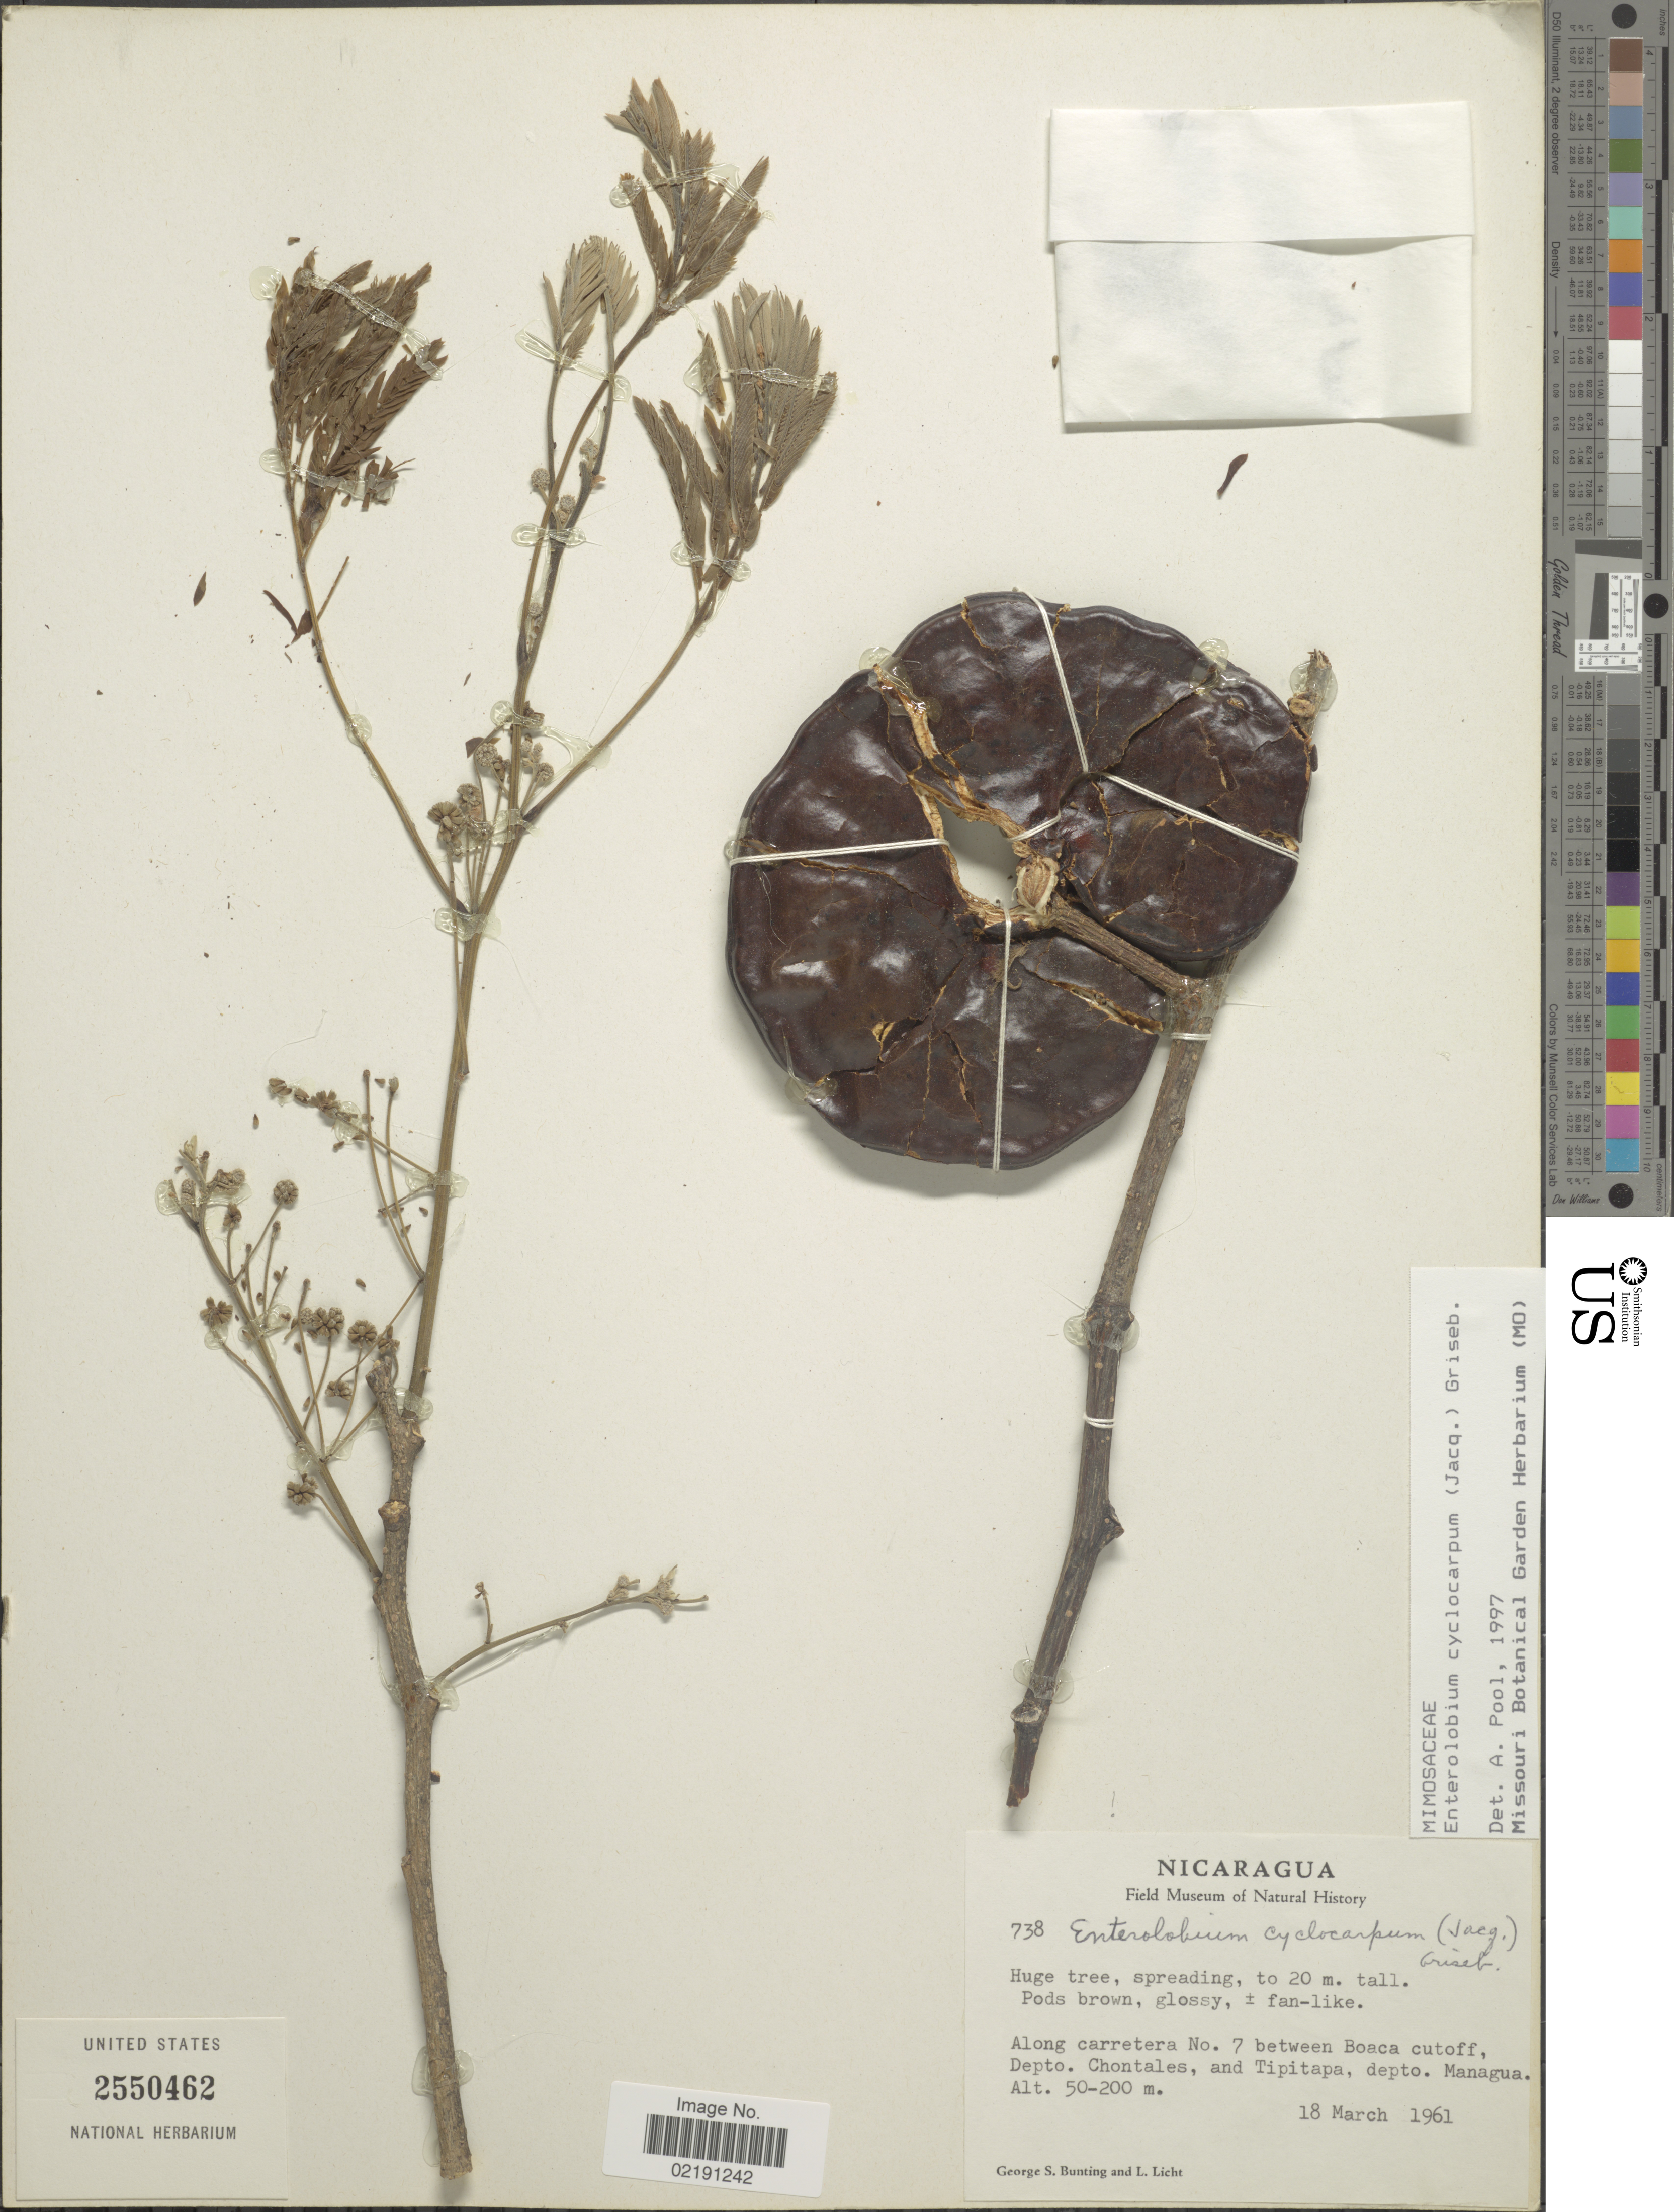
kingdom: Plantae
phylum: Tracheophyta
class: Magnoliopsida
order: Fabales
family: Fabaceae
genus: Enterolobium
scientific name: Enterolobium cyclocarpum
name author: (Jacq.) Griseb.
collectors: G. S. Bunting & L. Licht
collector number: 738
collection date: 1961-03-18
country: Nicaragua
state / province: Managua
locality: Along carretera No. 7 between Boaca cutoff, Depto. Chontales, and Tipitapa, depto. Managua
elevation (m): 50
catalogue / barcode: US 2550462